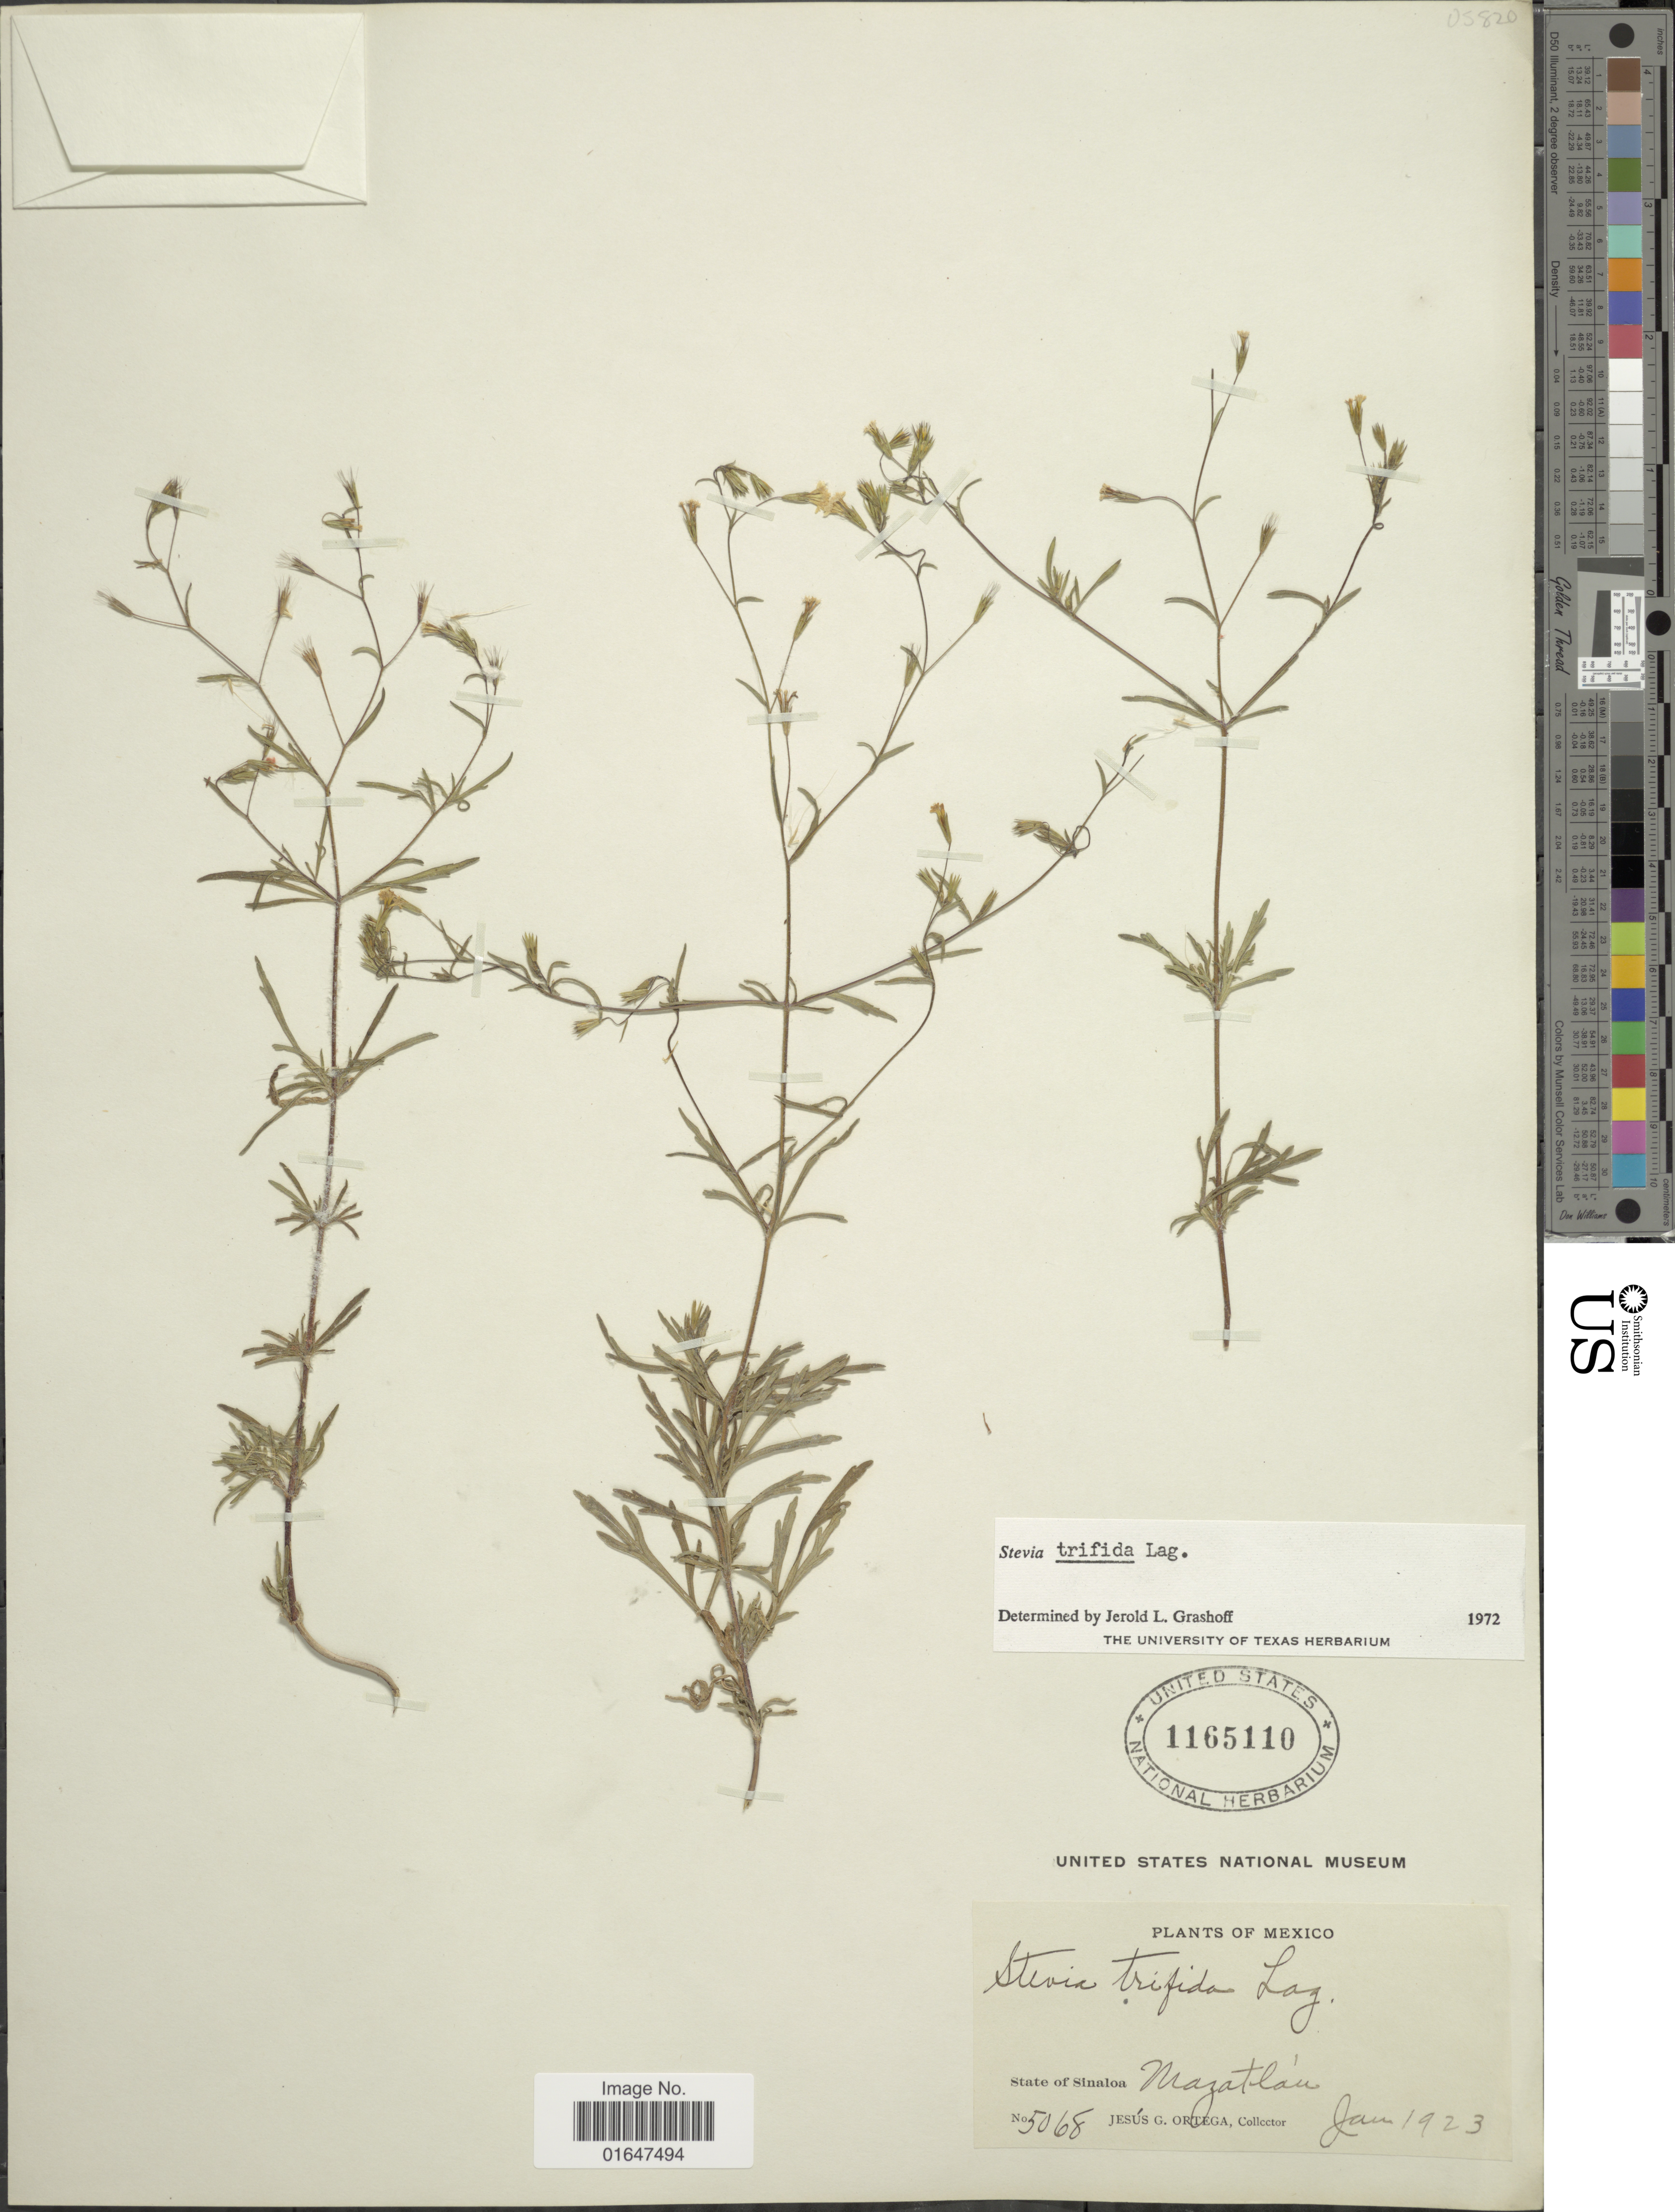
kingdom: Plantae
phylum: Tracheophyta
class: Magnoliopsida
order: Asterales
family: Asteraceae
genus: Stevia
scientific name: Stevia trifida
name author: Lag.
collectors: J. Ortega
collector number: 5068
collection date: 1923-01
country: Mexico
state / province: Sinaloa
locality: Mazatlan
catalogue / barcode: US 1165110